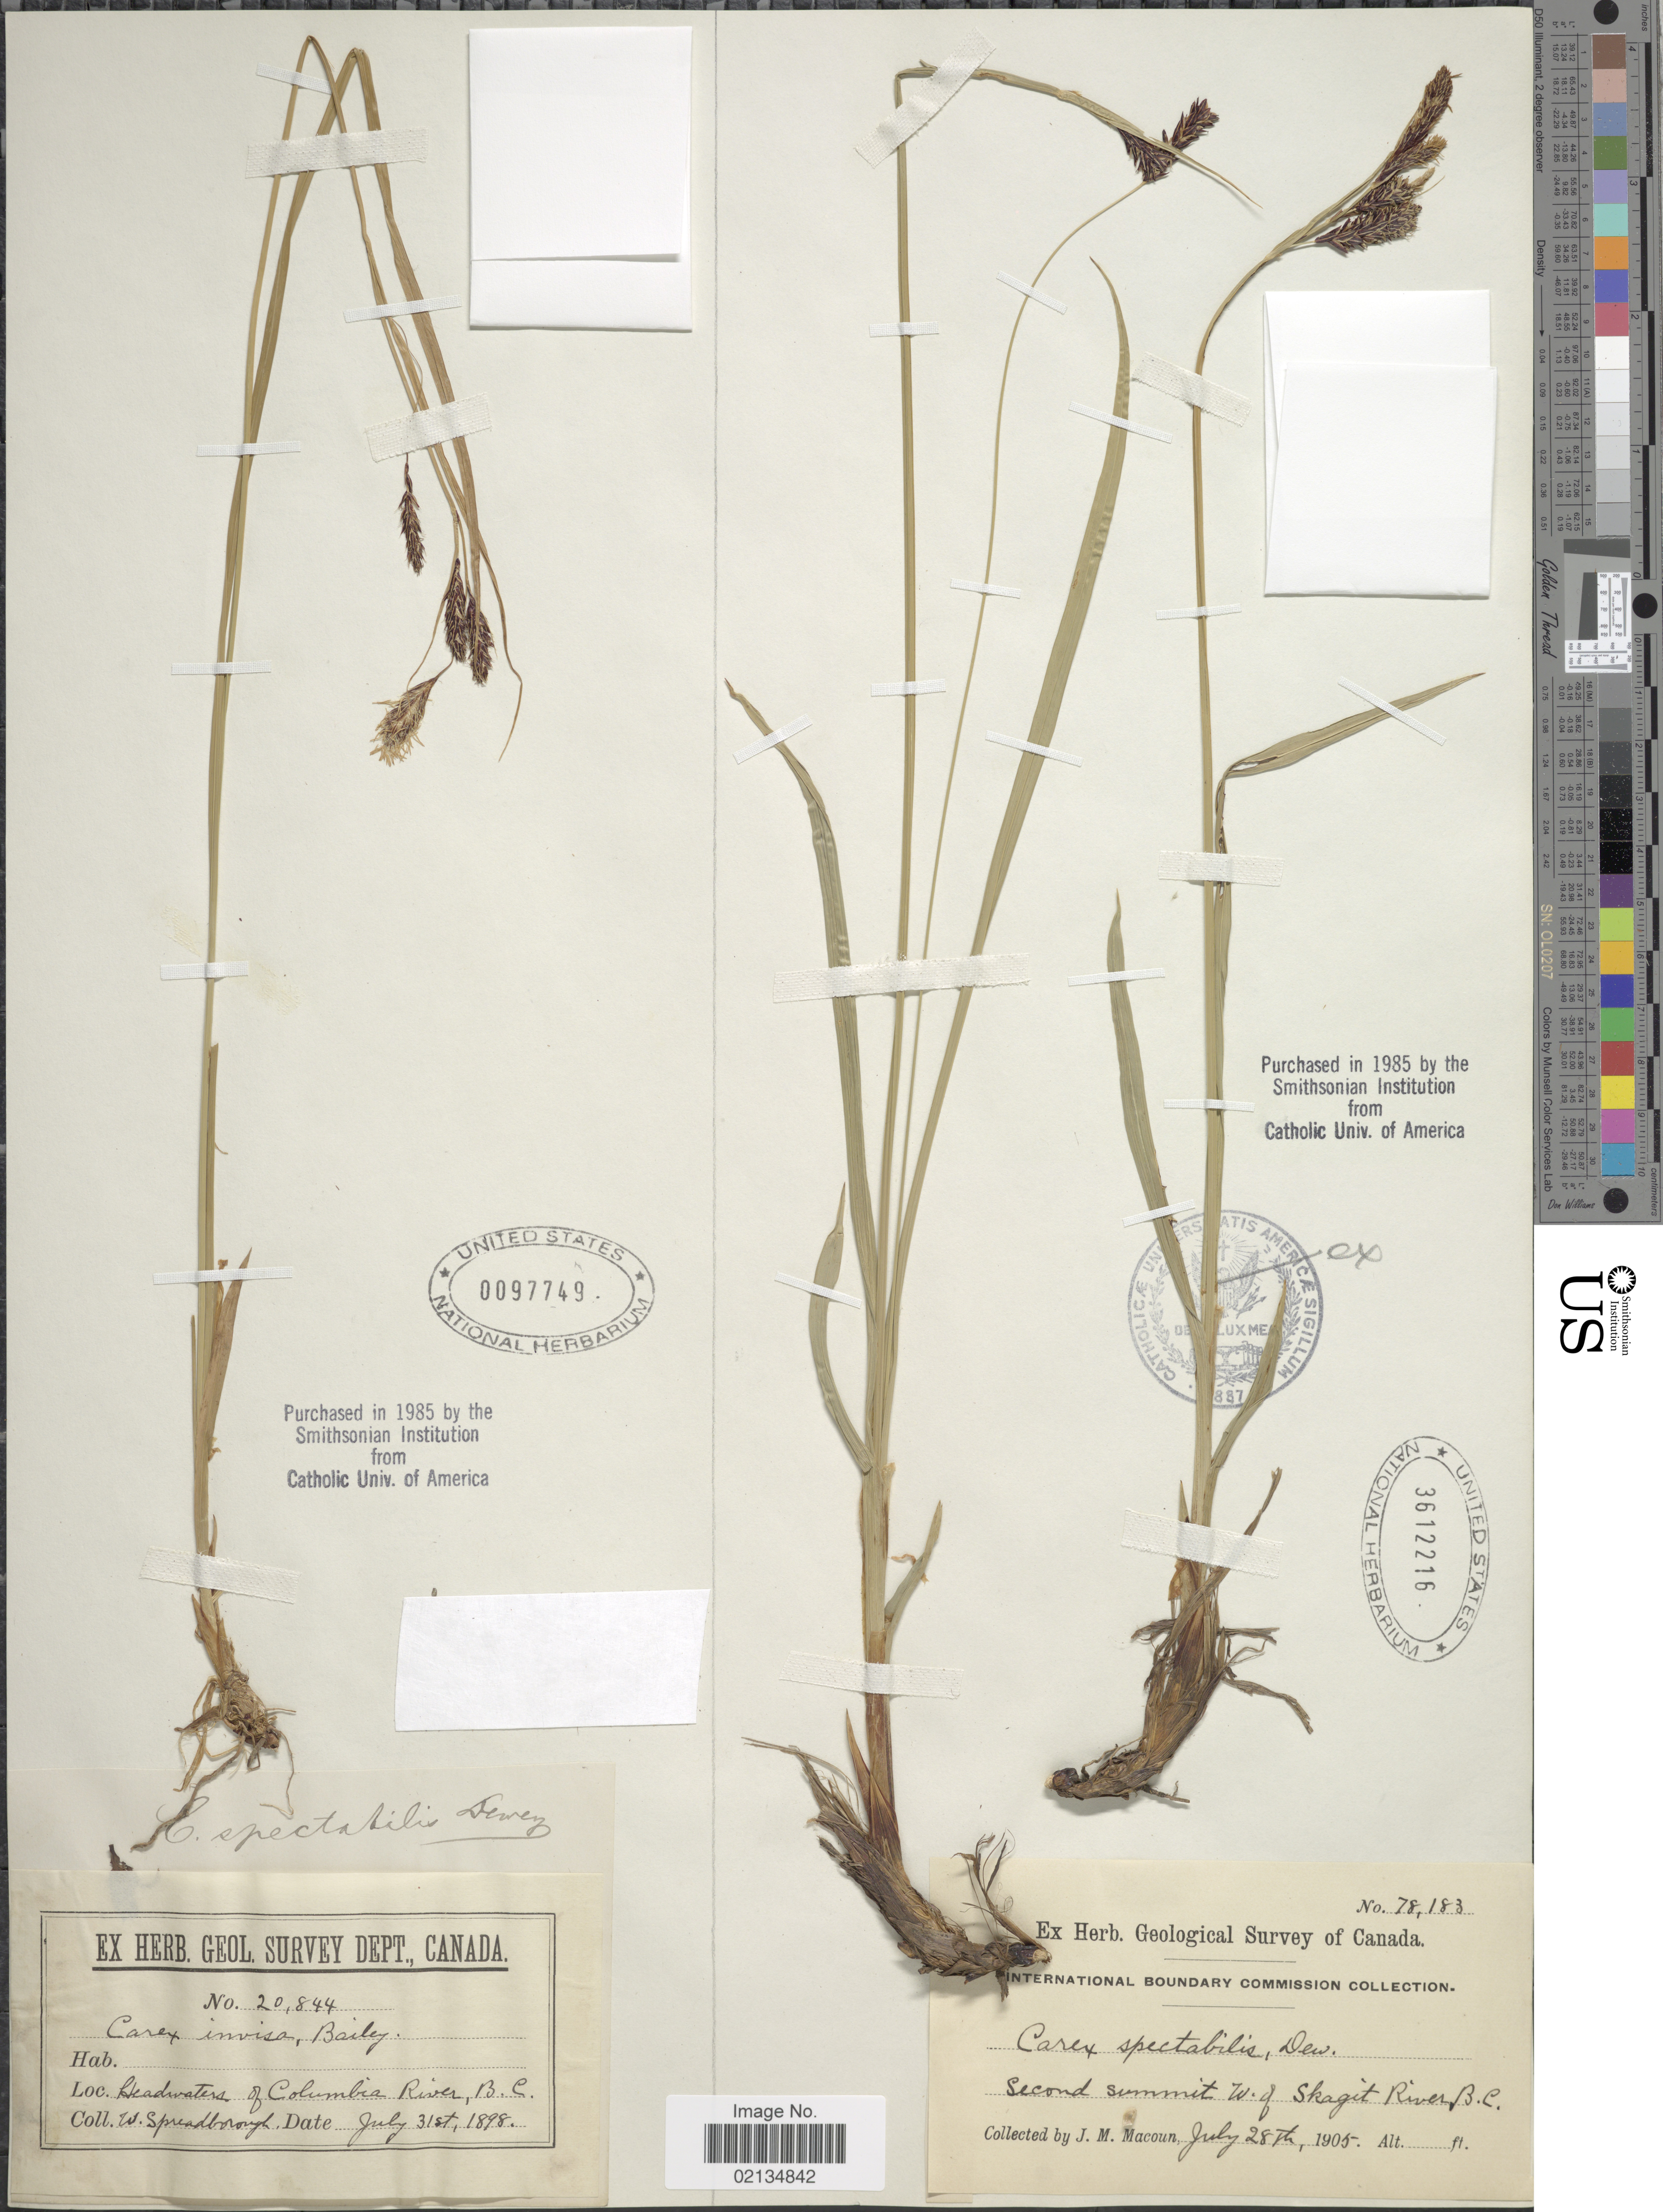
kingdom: Plantae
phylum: Tracheophyta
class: Liliopsida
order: Poales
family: Cyperaceae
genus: Carex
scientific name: Carex spectabilis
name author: Dewey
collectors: J. M. Macoun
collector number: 78183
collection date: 1905-07-28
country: Canada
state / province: British Columbia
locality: Second summit W. of Skagit River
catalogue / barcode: US 3612216-2